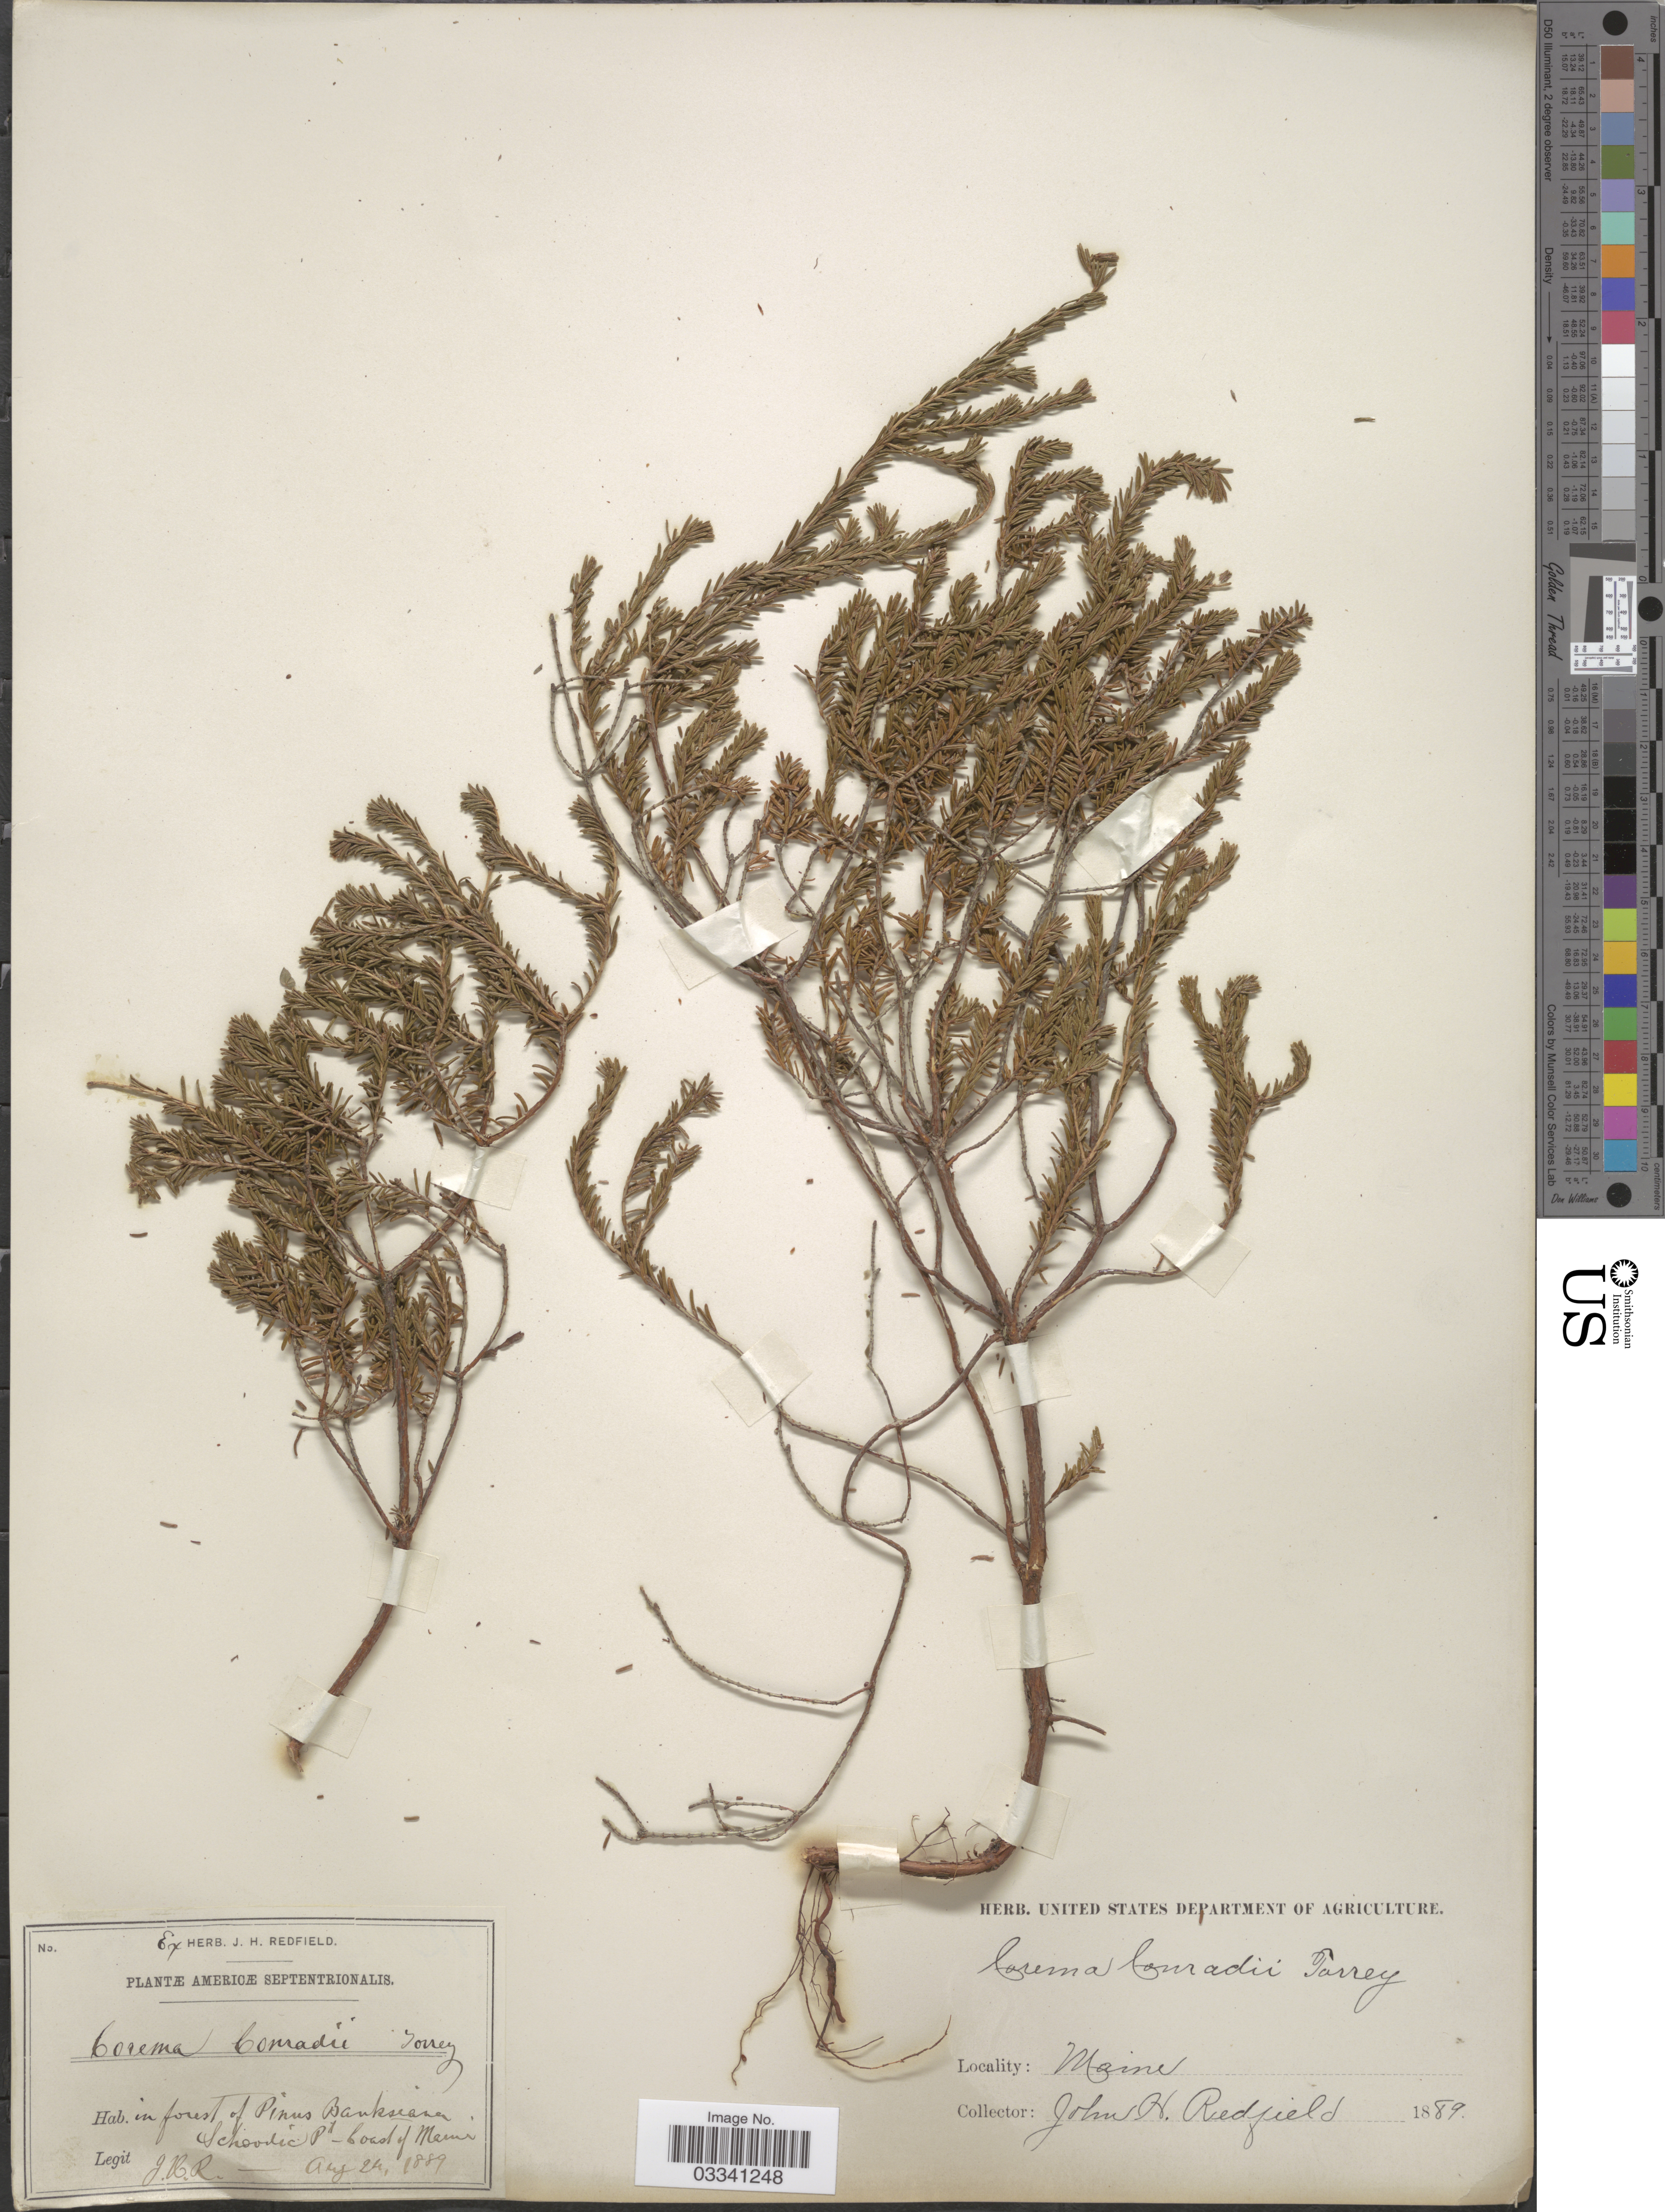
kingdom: Plantae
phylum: Tracheophyta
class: Magnoliopsida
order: Ericales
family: Ericaceae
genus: Corema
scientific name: Corema conradii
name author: Torr.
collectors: J. Redfield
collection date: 1889-08-24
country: United States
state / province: Maine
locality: Americæ Septentrionalis. Schoodic Pt. Coast of Maine.